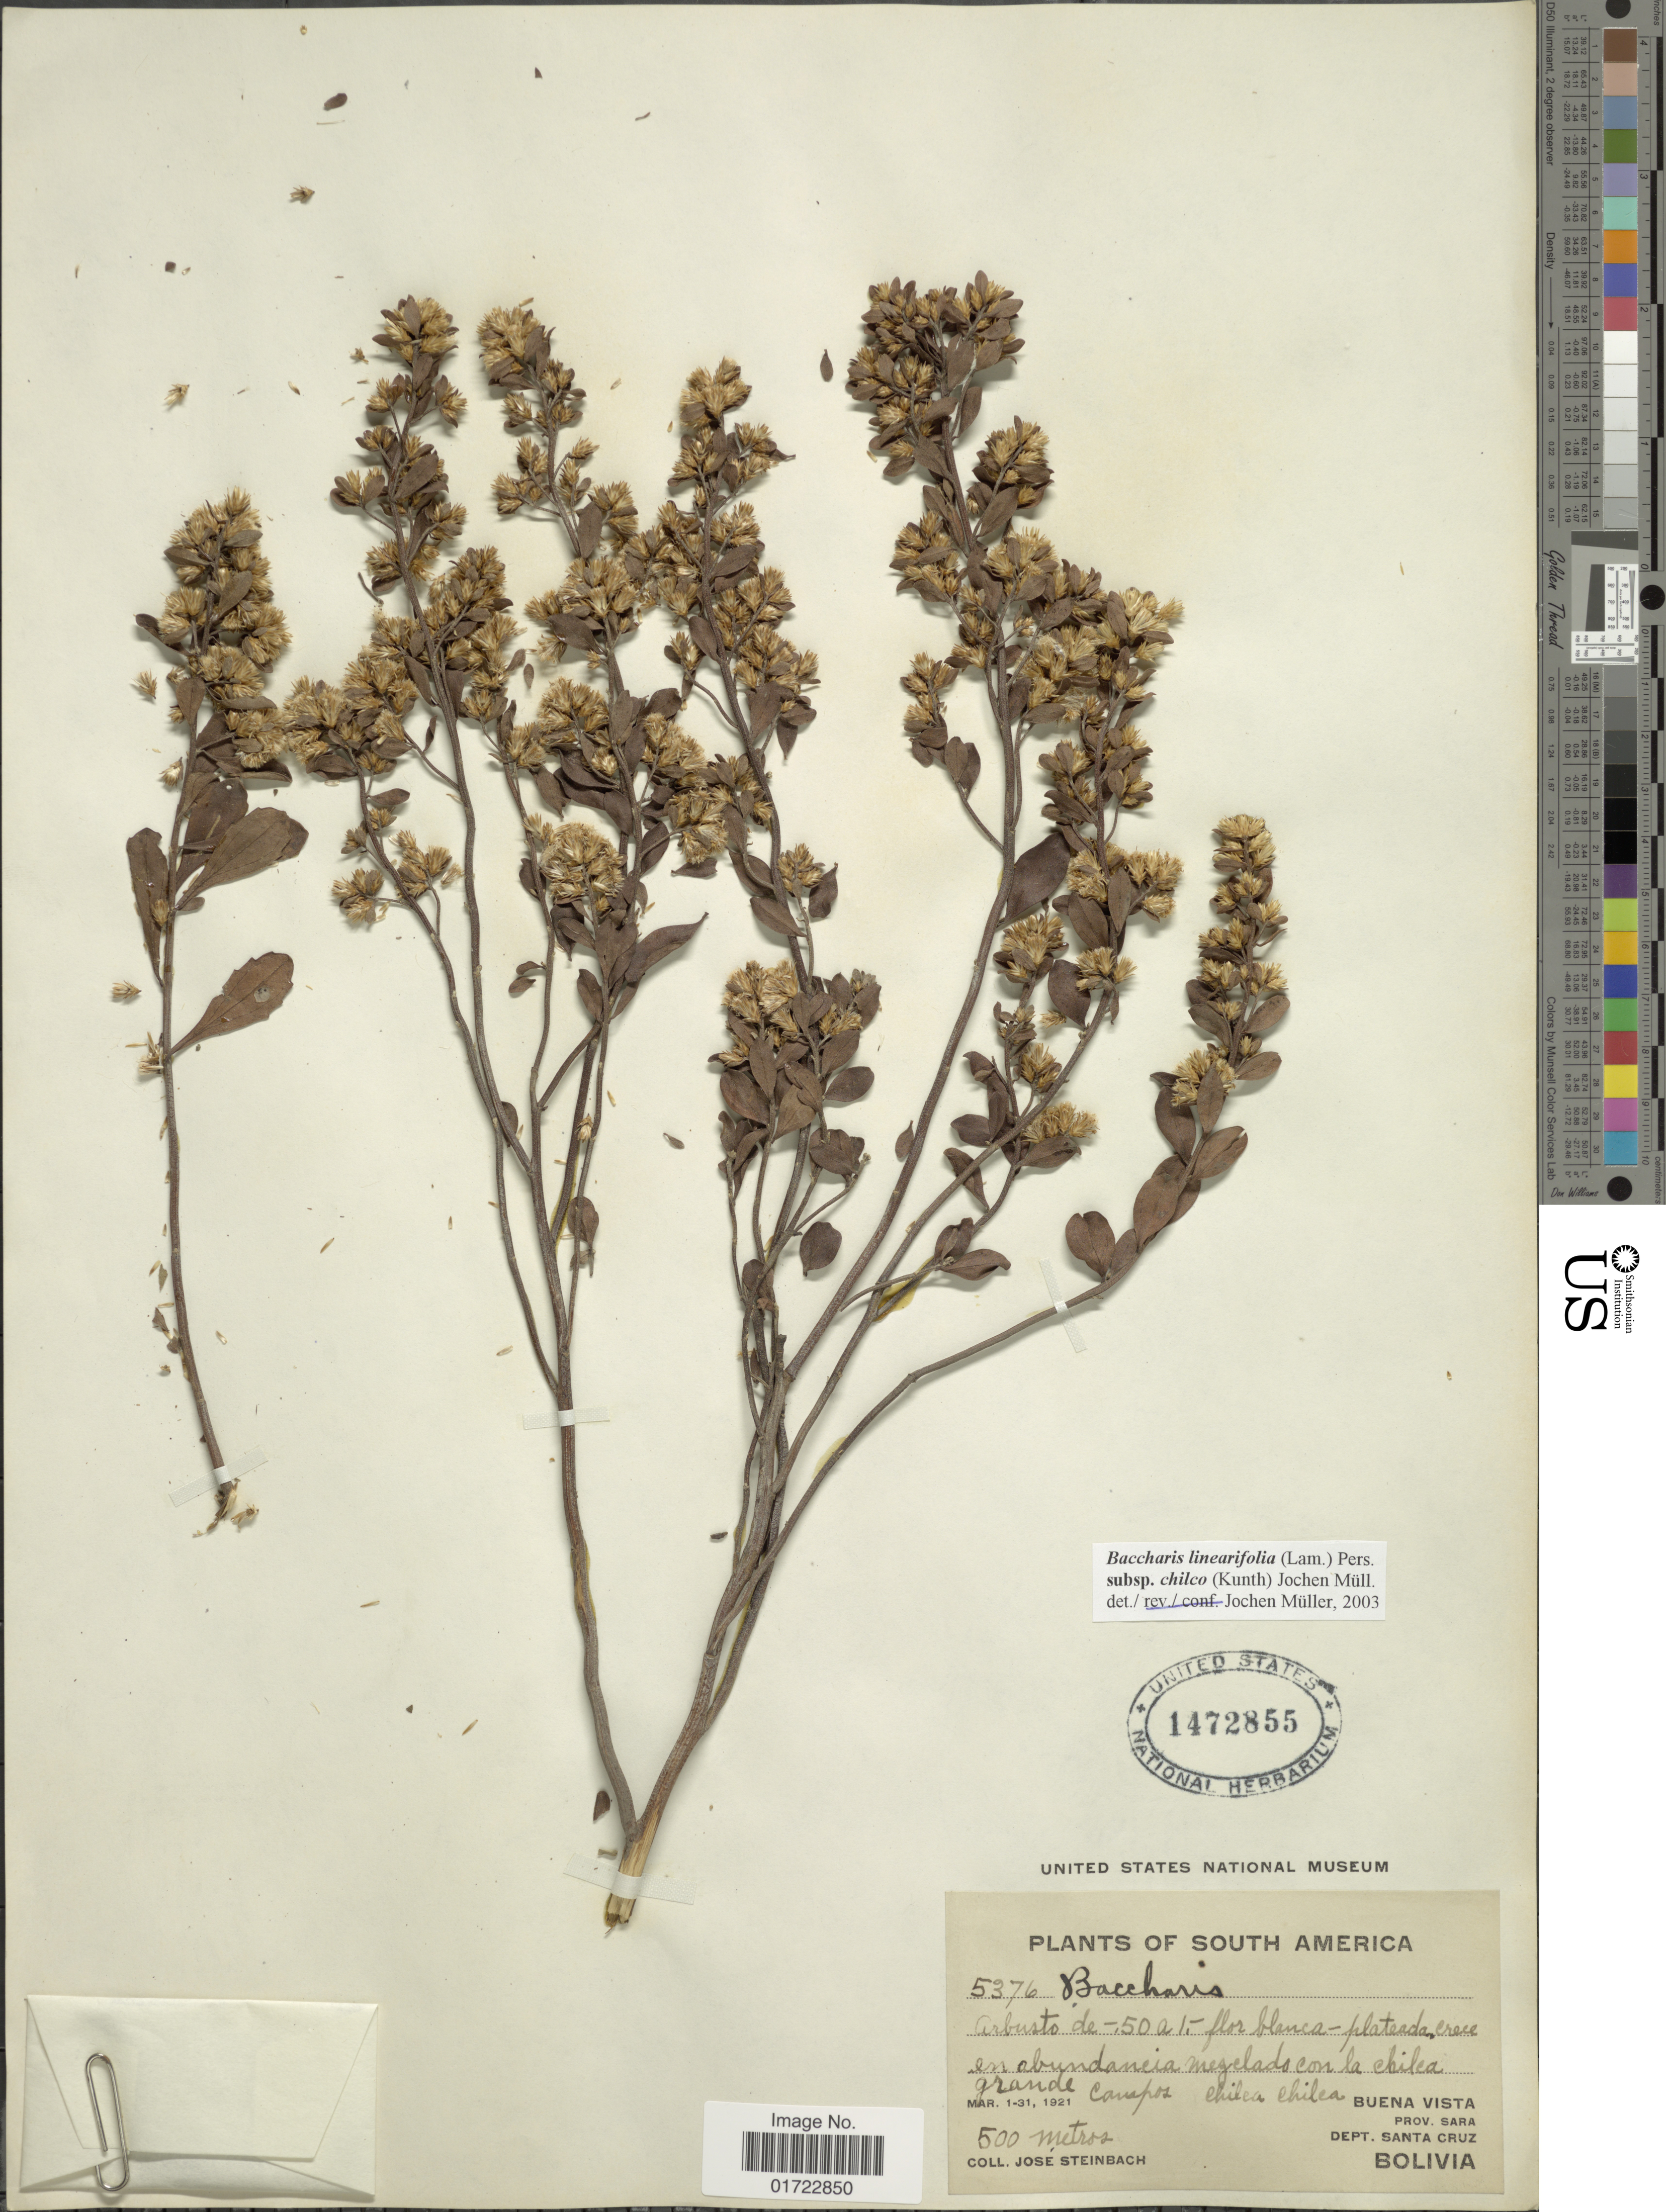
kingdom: Plantae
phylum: Tracheophyta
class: Magnoliopsida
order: Asterales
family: Asteraceae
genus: Baccharis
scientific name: Baccharis linearifolia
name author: (Lam.) Pers.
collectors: J. Steinbach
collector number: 5376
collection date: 1921-03-01/1921-03-31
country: Bolivia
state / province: Santa Cruz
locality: Grande Campoz. Buena Vista. Prov. Sara [unsure placement]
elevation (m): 500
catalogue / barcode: US 1472855